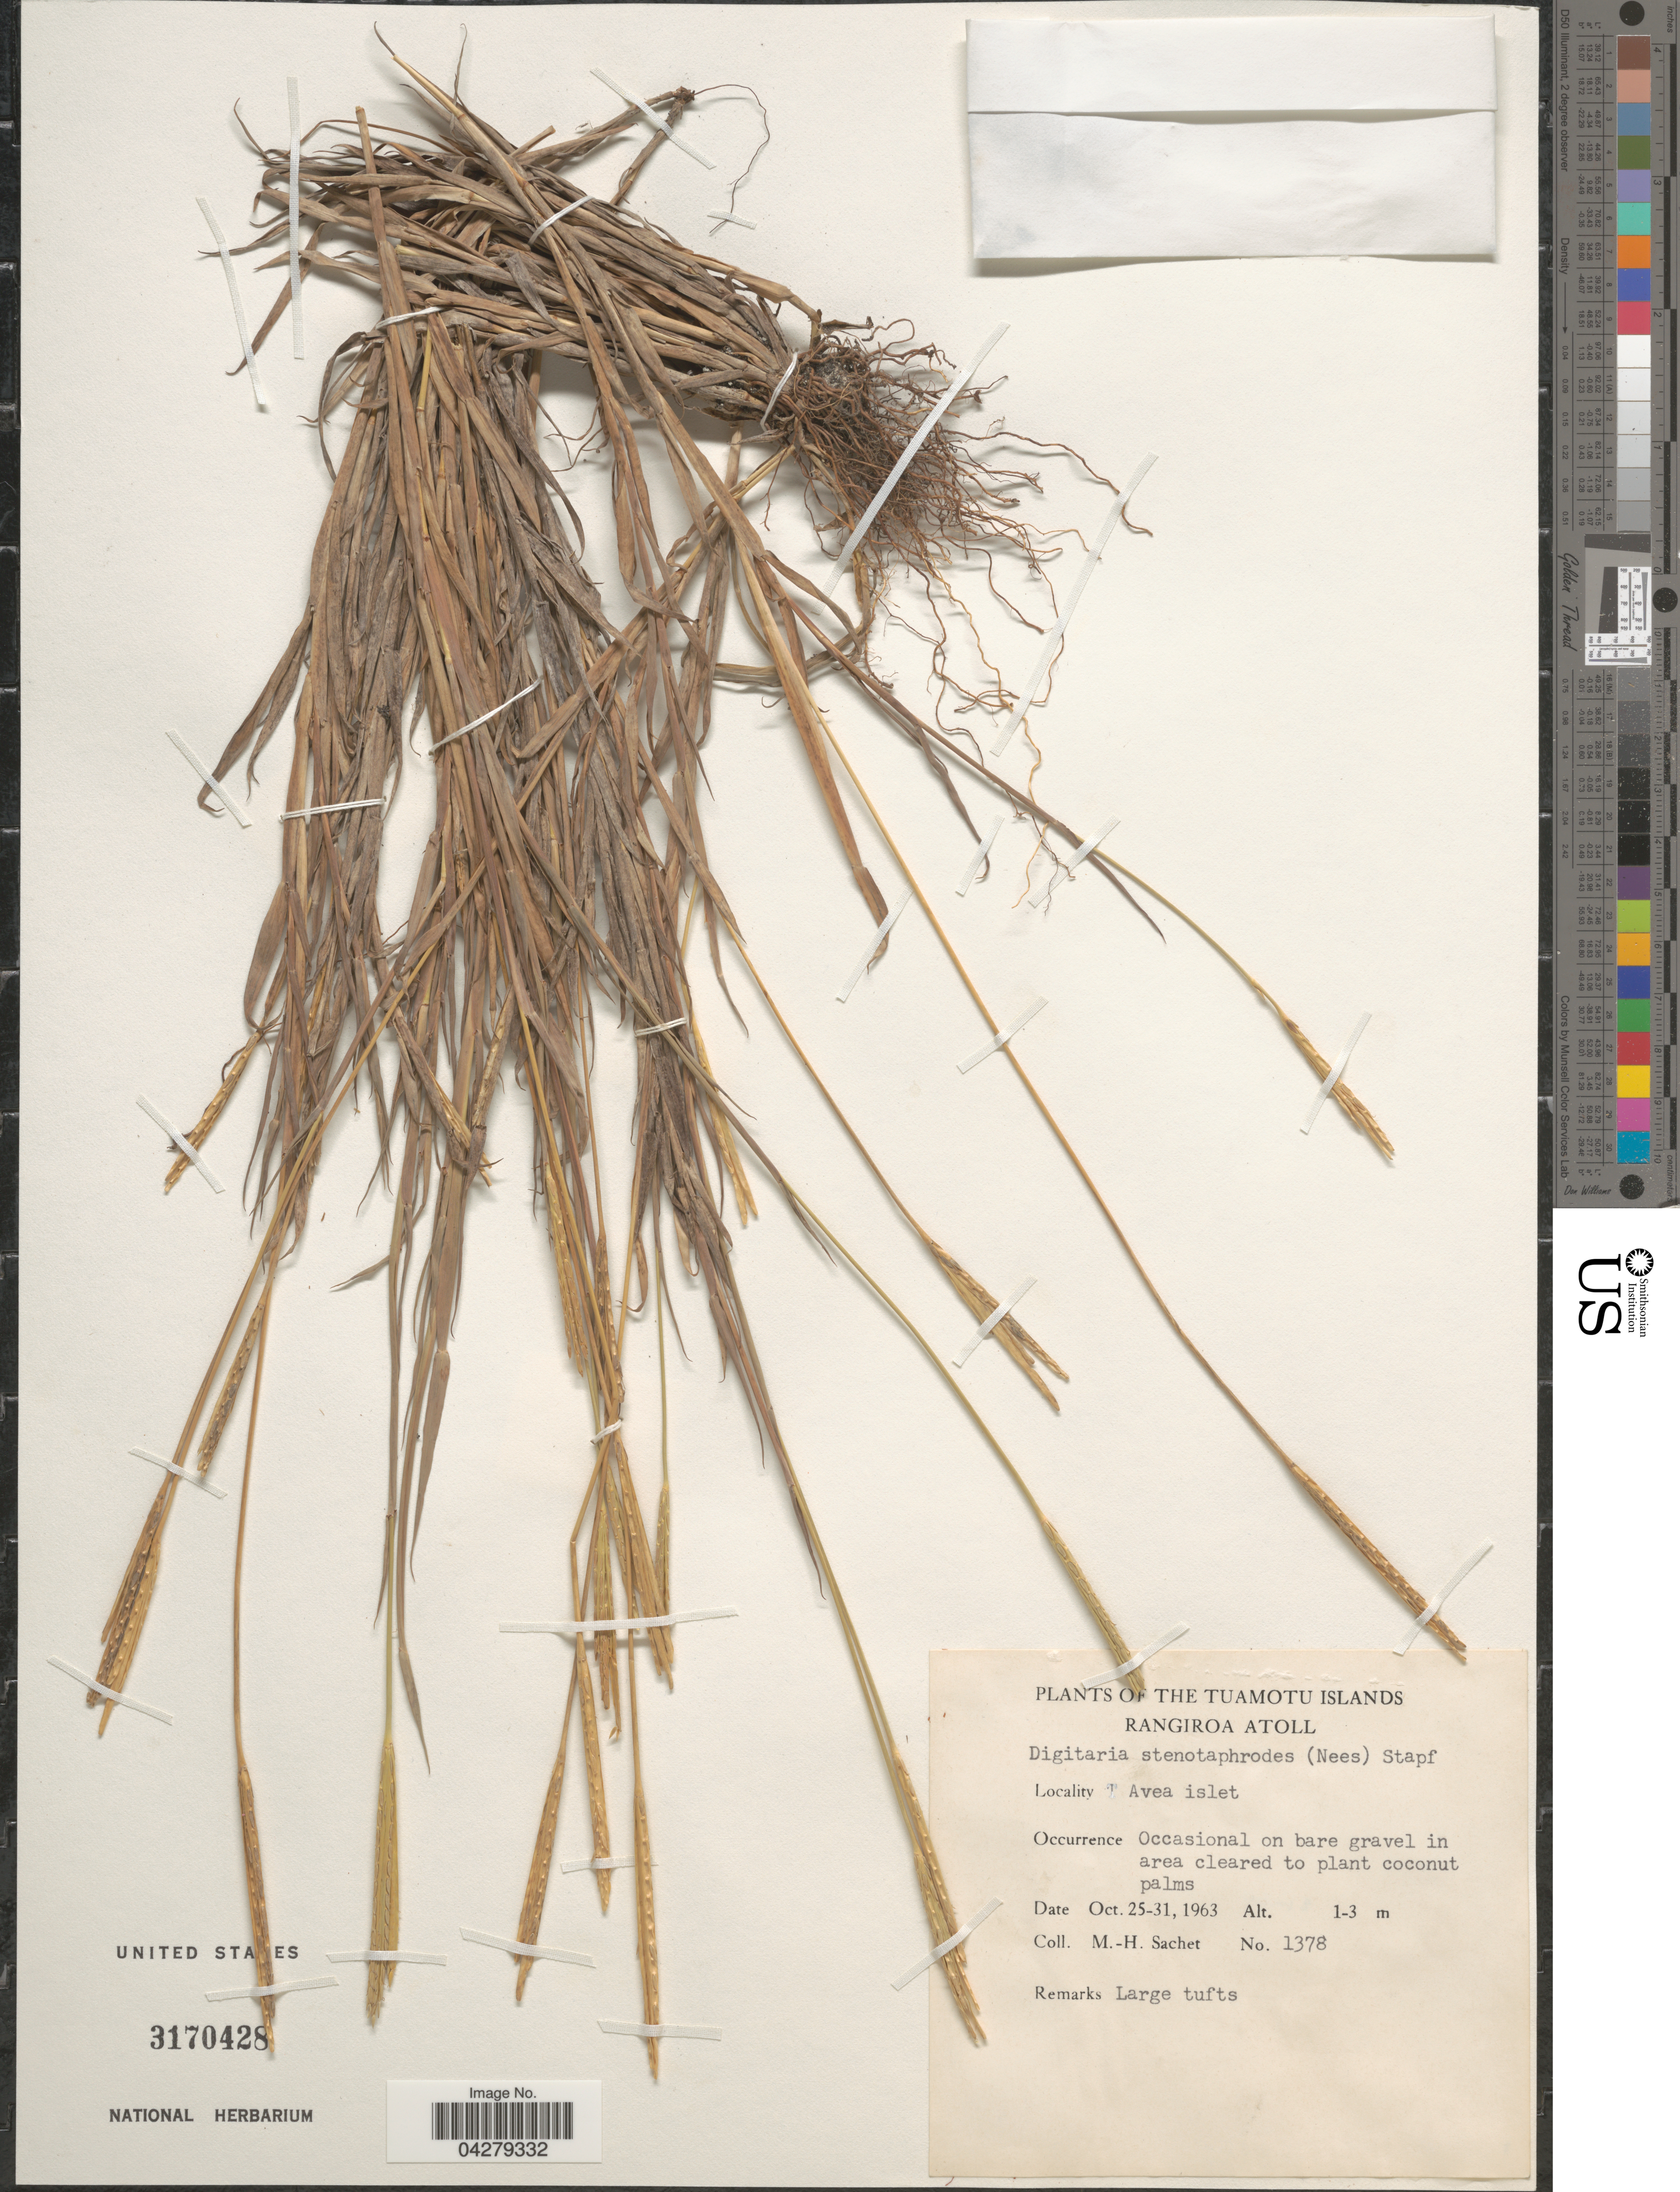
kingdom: Plantae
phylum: Tracheophyta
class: Liliopsida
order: Poales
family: Poaceae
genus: Digitaria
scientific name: Digitaria stenotaphrodes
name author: (Steud.) Stapf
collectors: M.-H. Sachet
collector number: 1378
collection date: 1963-10-25/1963-10-31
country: French Polynesia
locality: The Tuamotu Islands. Rangiroa Atoll. Avea islet.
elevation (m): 1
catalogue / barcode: US 3170428